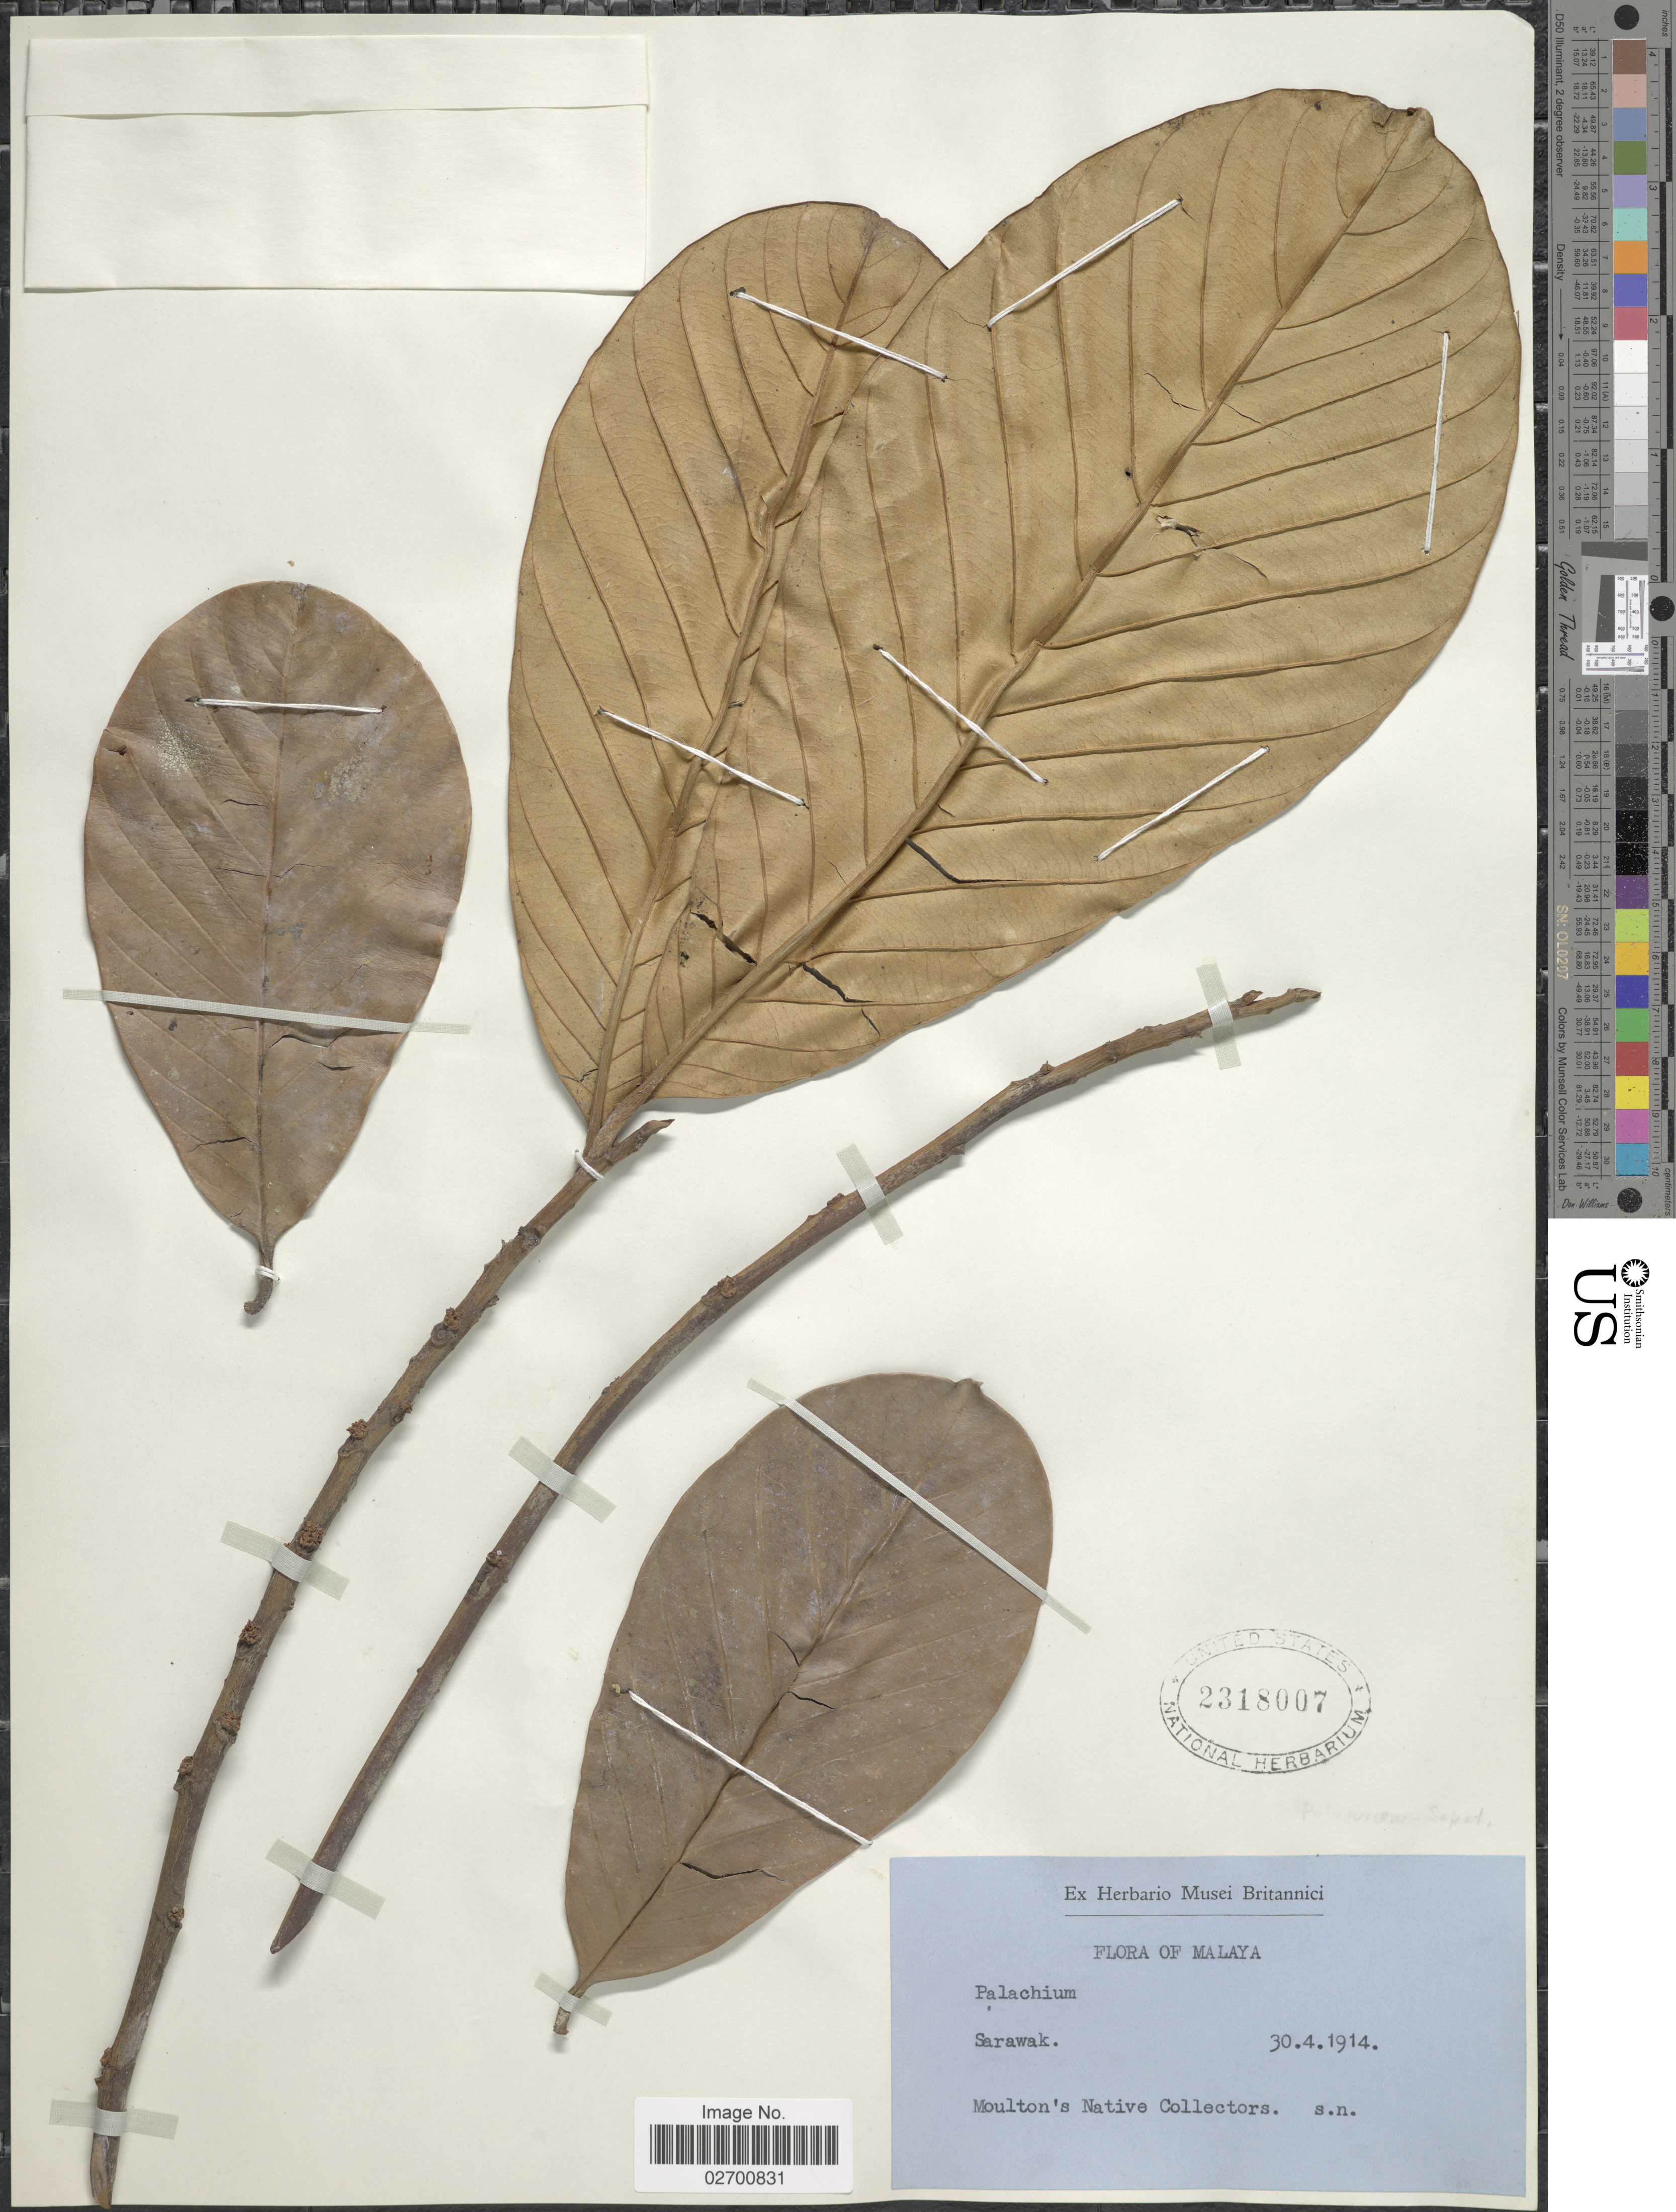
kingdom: Plantae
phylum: Tracheophyta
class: Magnoliopsida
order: Ericales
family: Sapotaceae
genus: Palaquium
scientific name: Palaquium sp.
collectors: Moulton's Native Collectors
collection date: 1914-04-30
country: Malaysia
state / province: Sarawak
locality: Malaya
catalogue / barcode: US 2318007